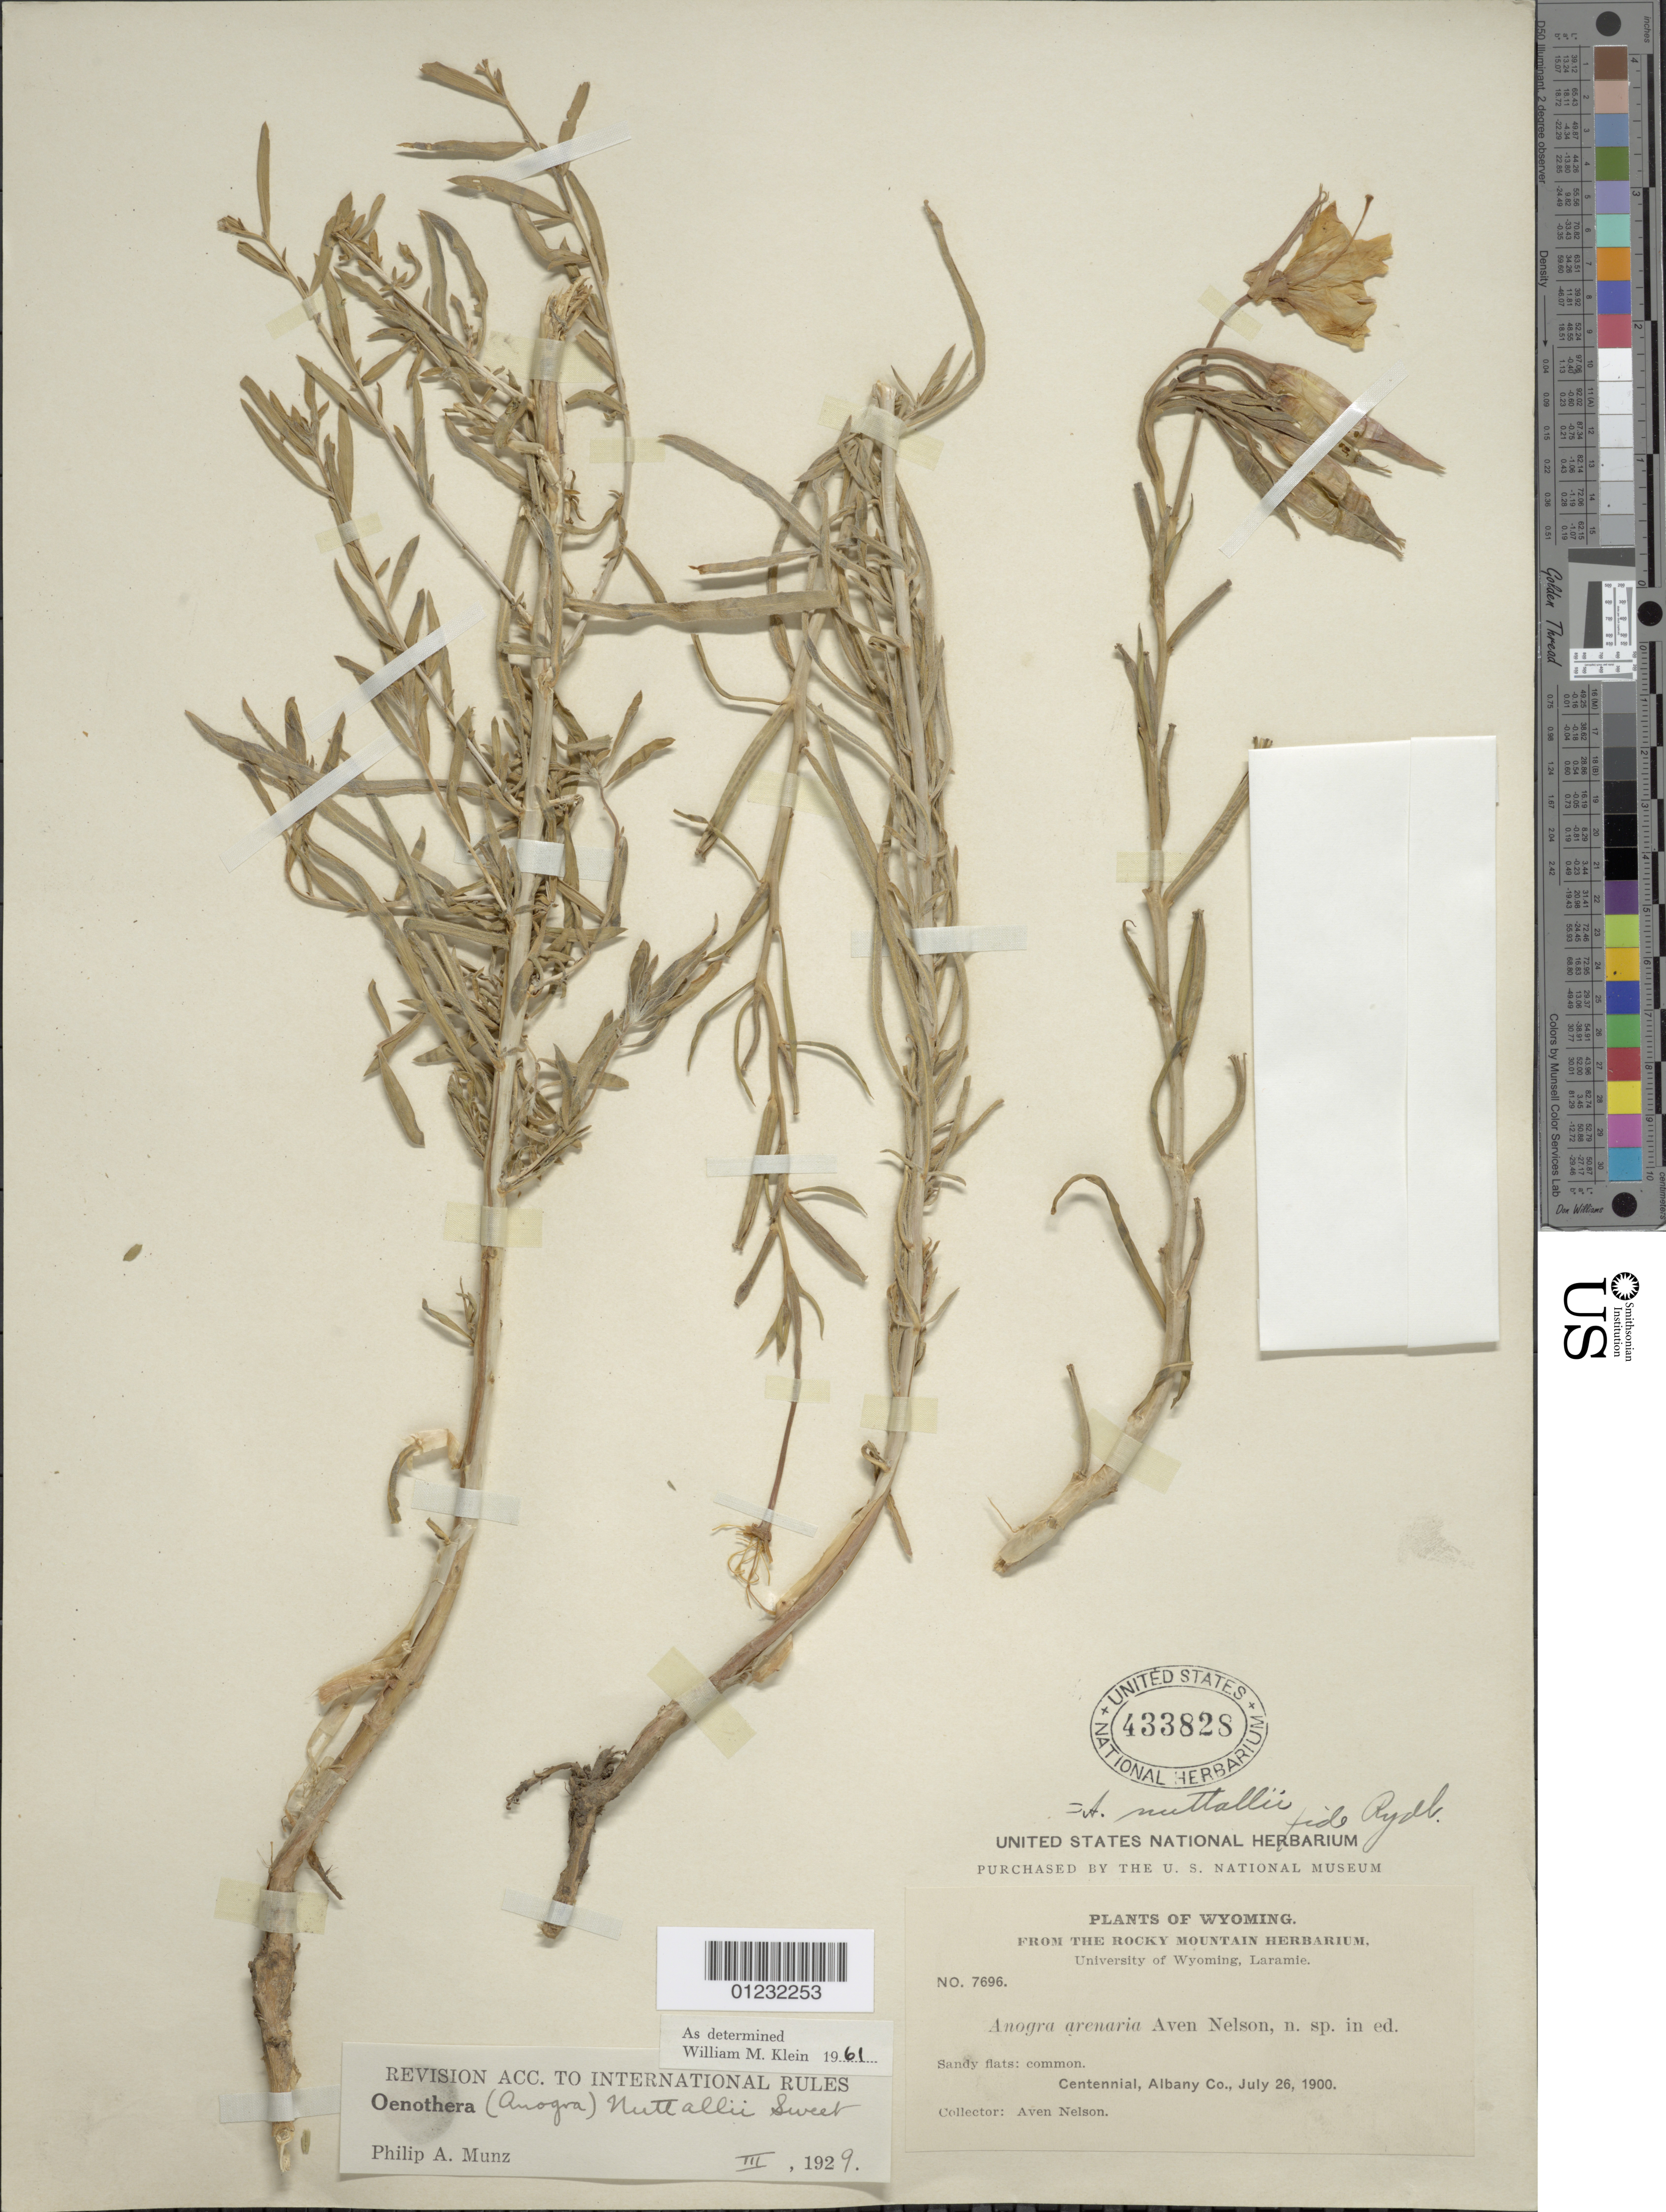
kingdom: Plantae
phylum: Tracheophyta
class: Magnoliopsida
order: Myrtales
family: Onagraceae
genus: Oenothera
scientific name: Oenothera nuttallii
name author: Sweet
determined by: Klein, W. M.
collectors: A. Nelson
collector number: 7696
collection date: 1900-07-26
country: United States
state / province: Wyoming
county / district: Albany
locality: Laramie, Centennial.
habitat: Sandy flats.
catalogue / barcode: US 433828